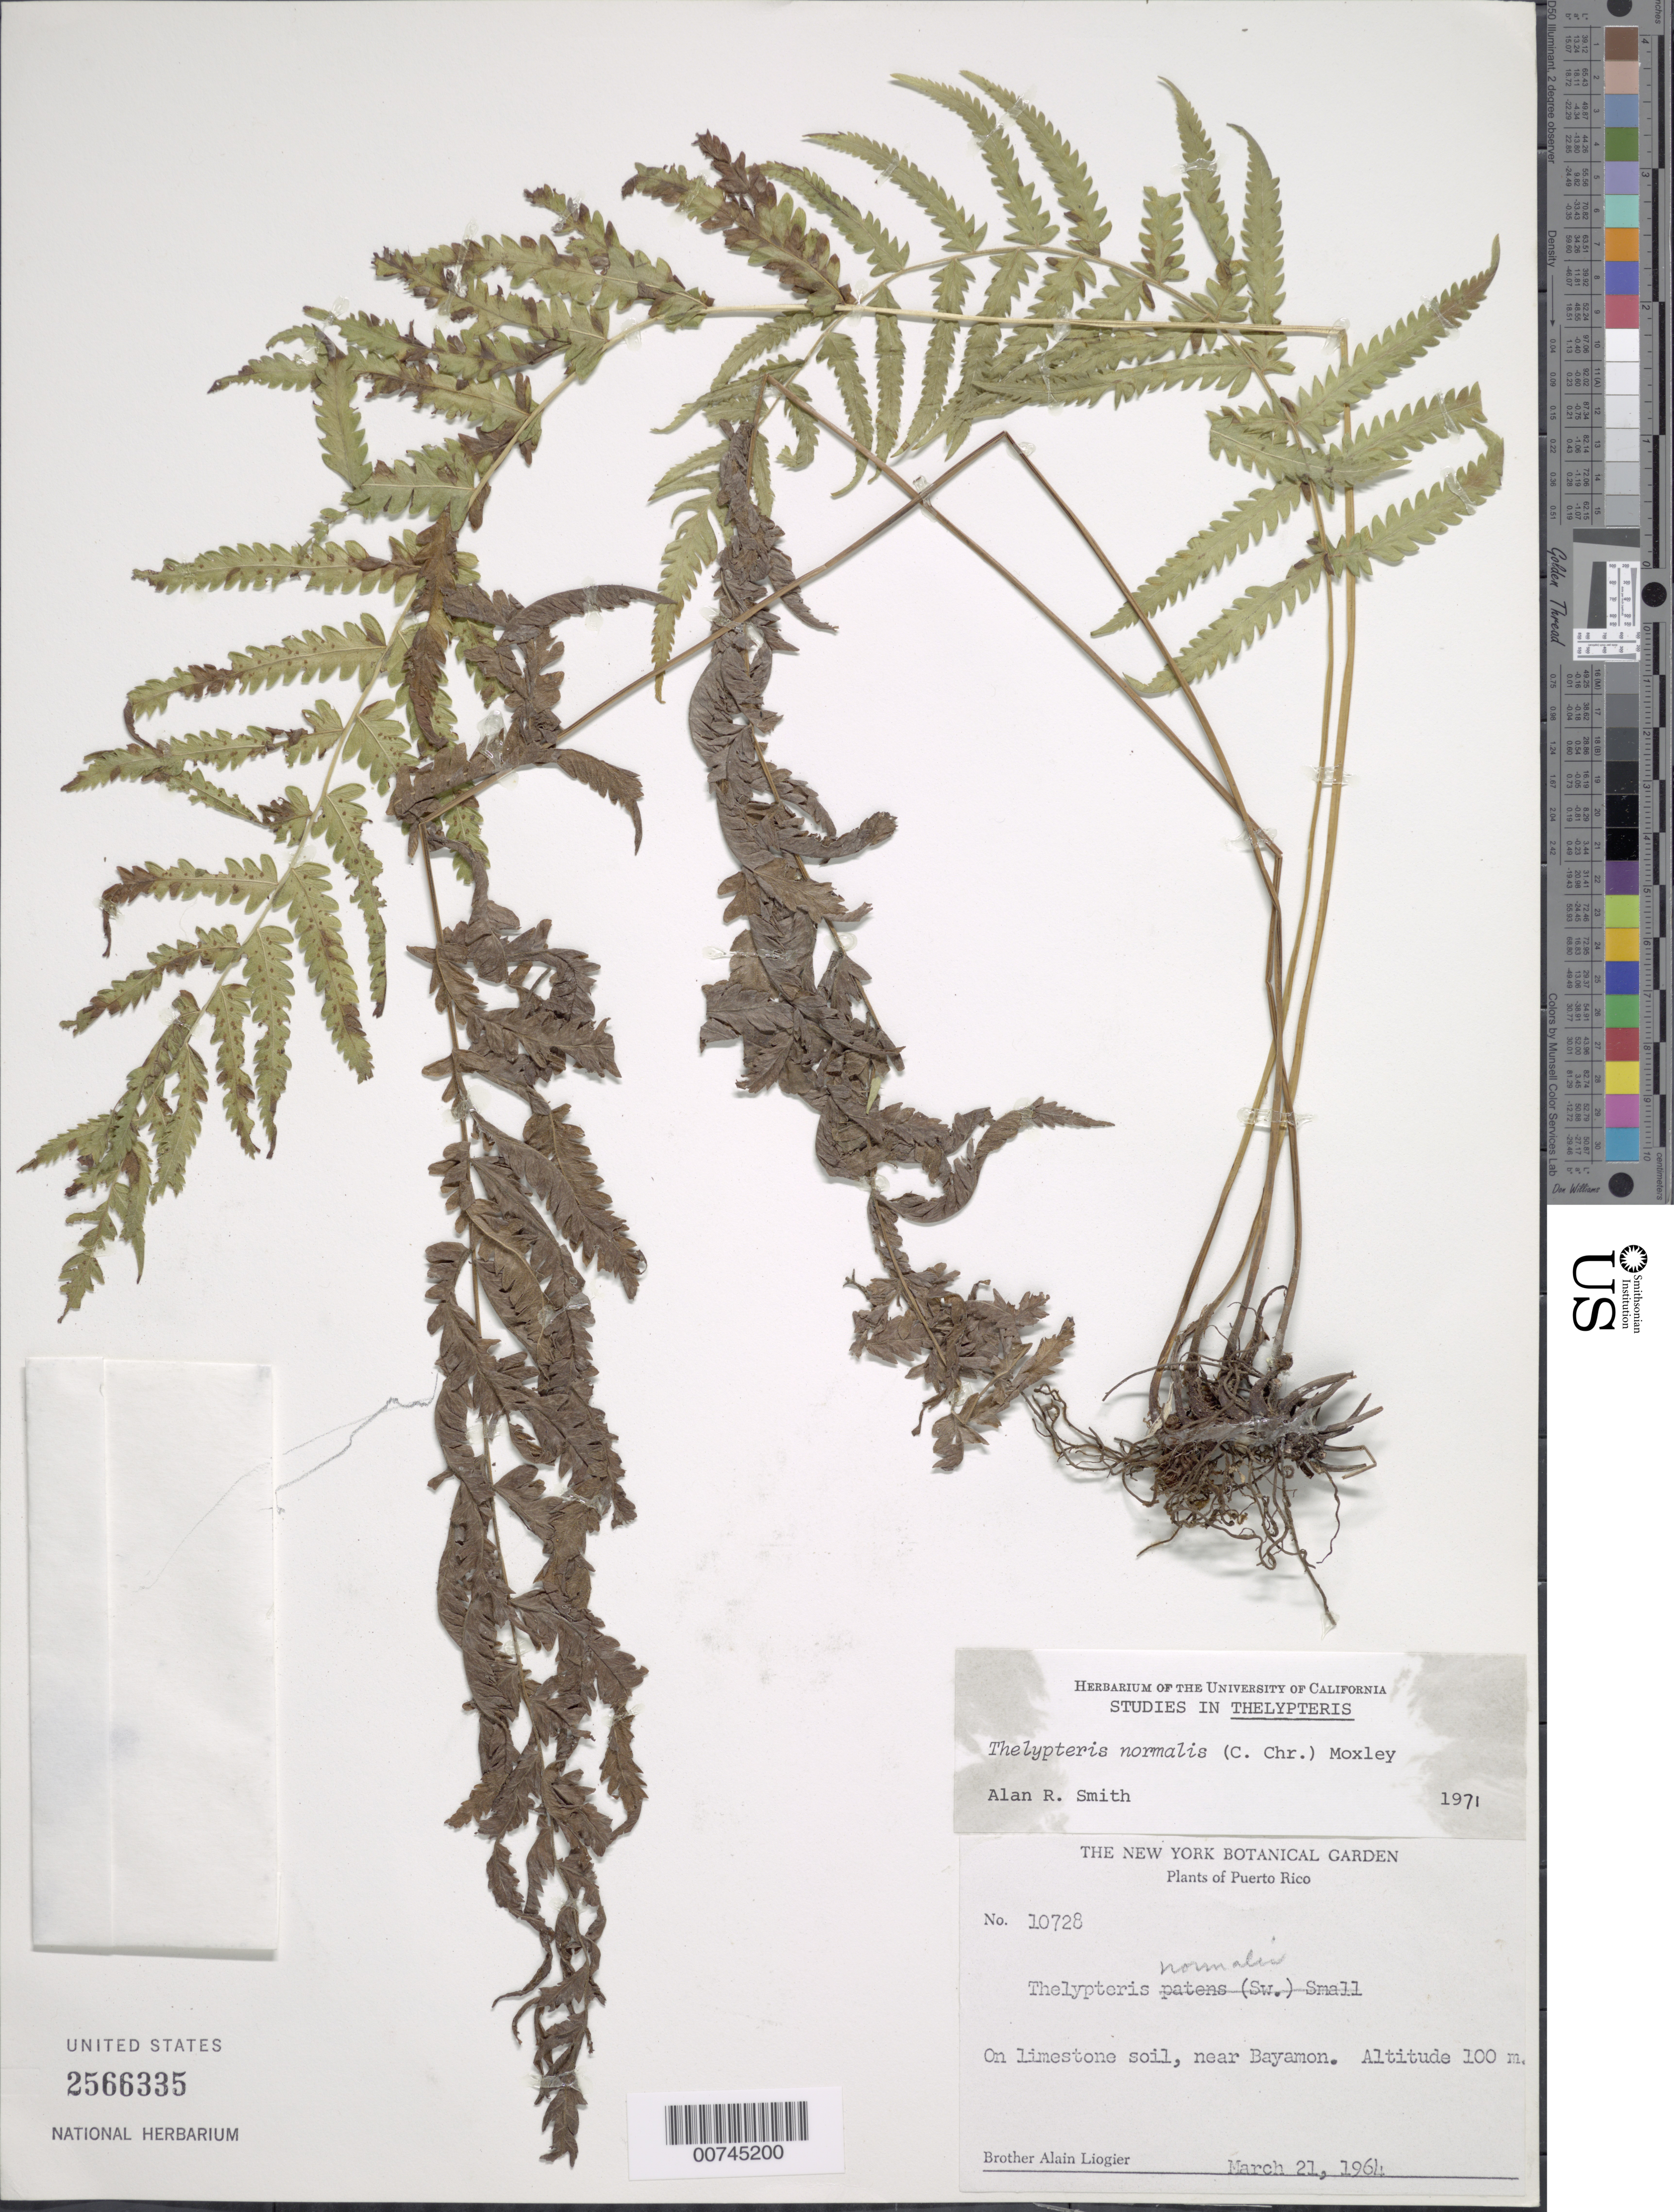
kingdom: Plantae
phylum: Tracheophyta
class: Polypodiopsida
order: Polypodiales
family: Thelypteridaceae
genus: Christella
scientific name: Christella kunthii comb. ined.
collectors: A. H. Liogier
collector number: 10728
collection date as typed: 21 Mar 1964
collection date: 1964-03-21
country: Puerto Rico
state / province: Bayamón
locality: Near Bayamón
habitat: On limestone soil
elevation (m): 100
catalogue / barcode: US 2566335